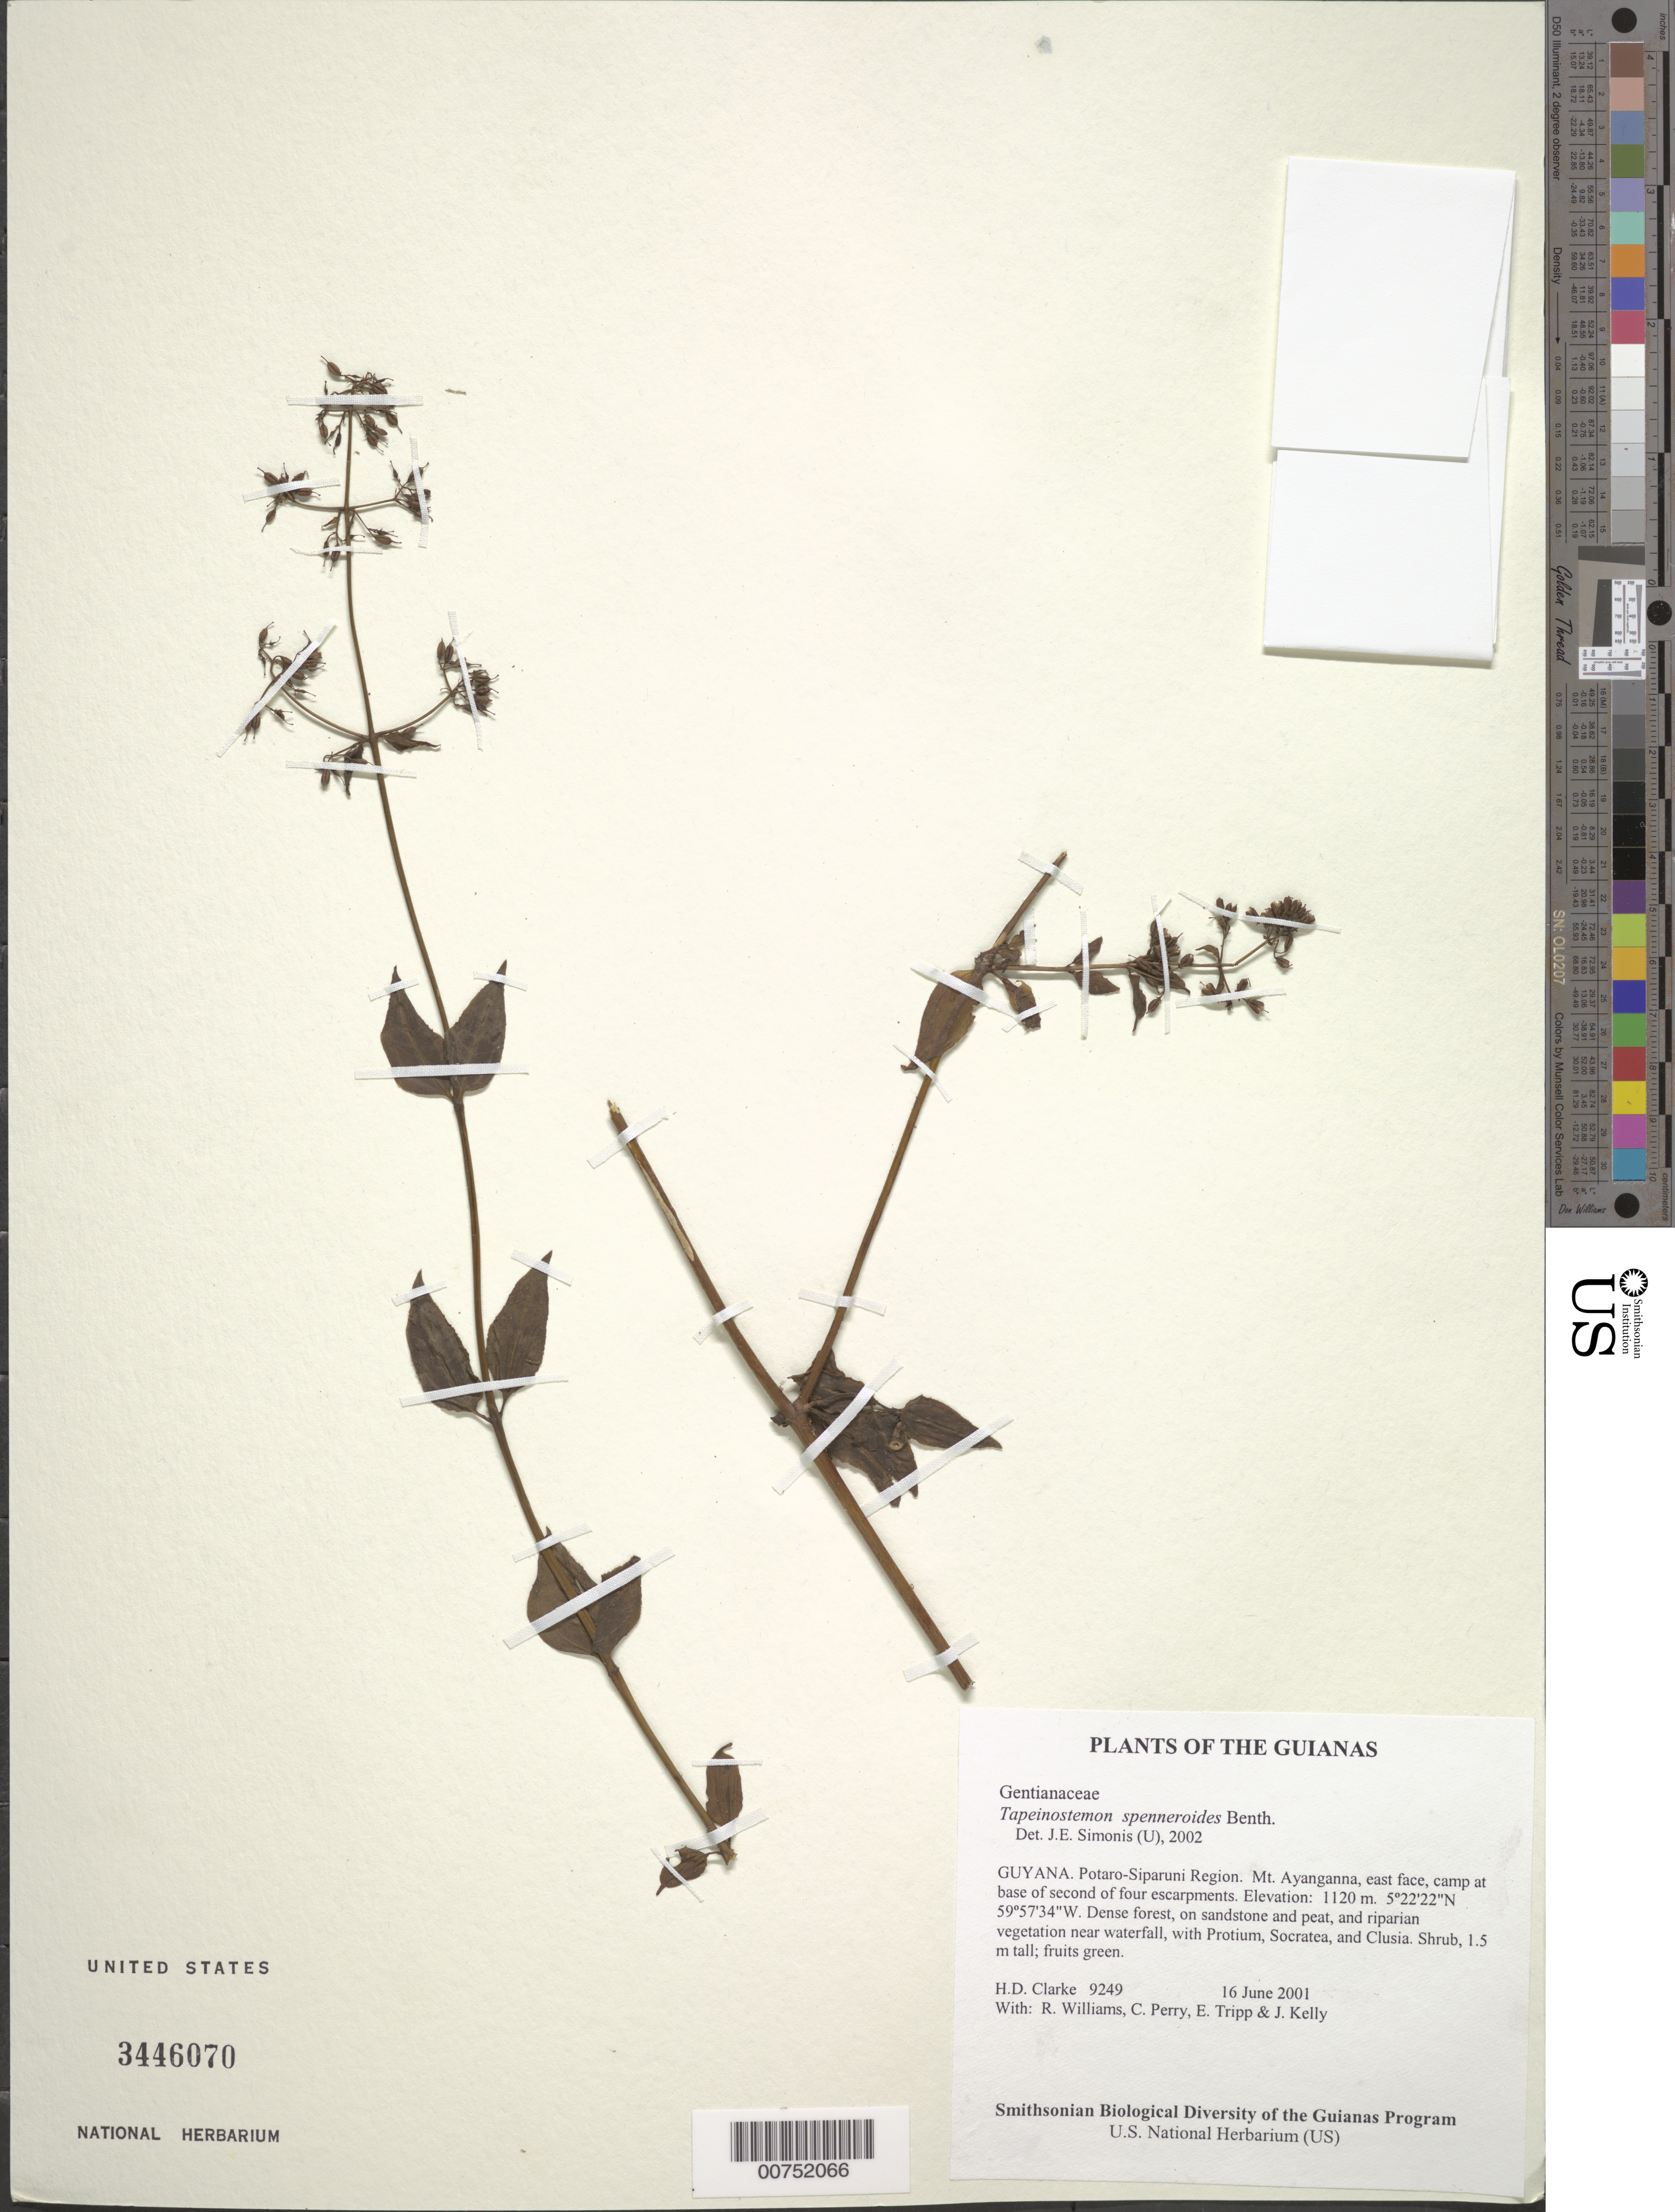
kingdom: Plantae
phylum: Tracheophyta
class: Magnoliopsida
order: Gentianales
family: Gentianaceae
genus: Tapeinostemon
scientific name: Tapeinostemon spenneroides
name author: Benth.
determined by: Simonis, J. E., (U), Nationaal Herbarium Nederland, Utrecht University branch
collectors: H. D. Clarke, R. Williams, C. Perry, E. Tripp & J. Kelly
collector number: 9249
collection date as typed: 16 June 2001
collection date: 2001-06-16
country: Guyana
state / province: Potaro-Siparuni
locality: Mt. Ayanganna, east face, camp at base of second of four escarpments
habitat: Dense forest, on sandstone and peat, and riparian vegetation near waterfall, with Protium, Socratea, and Clusia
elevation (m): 1120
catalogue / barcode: US 3446070